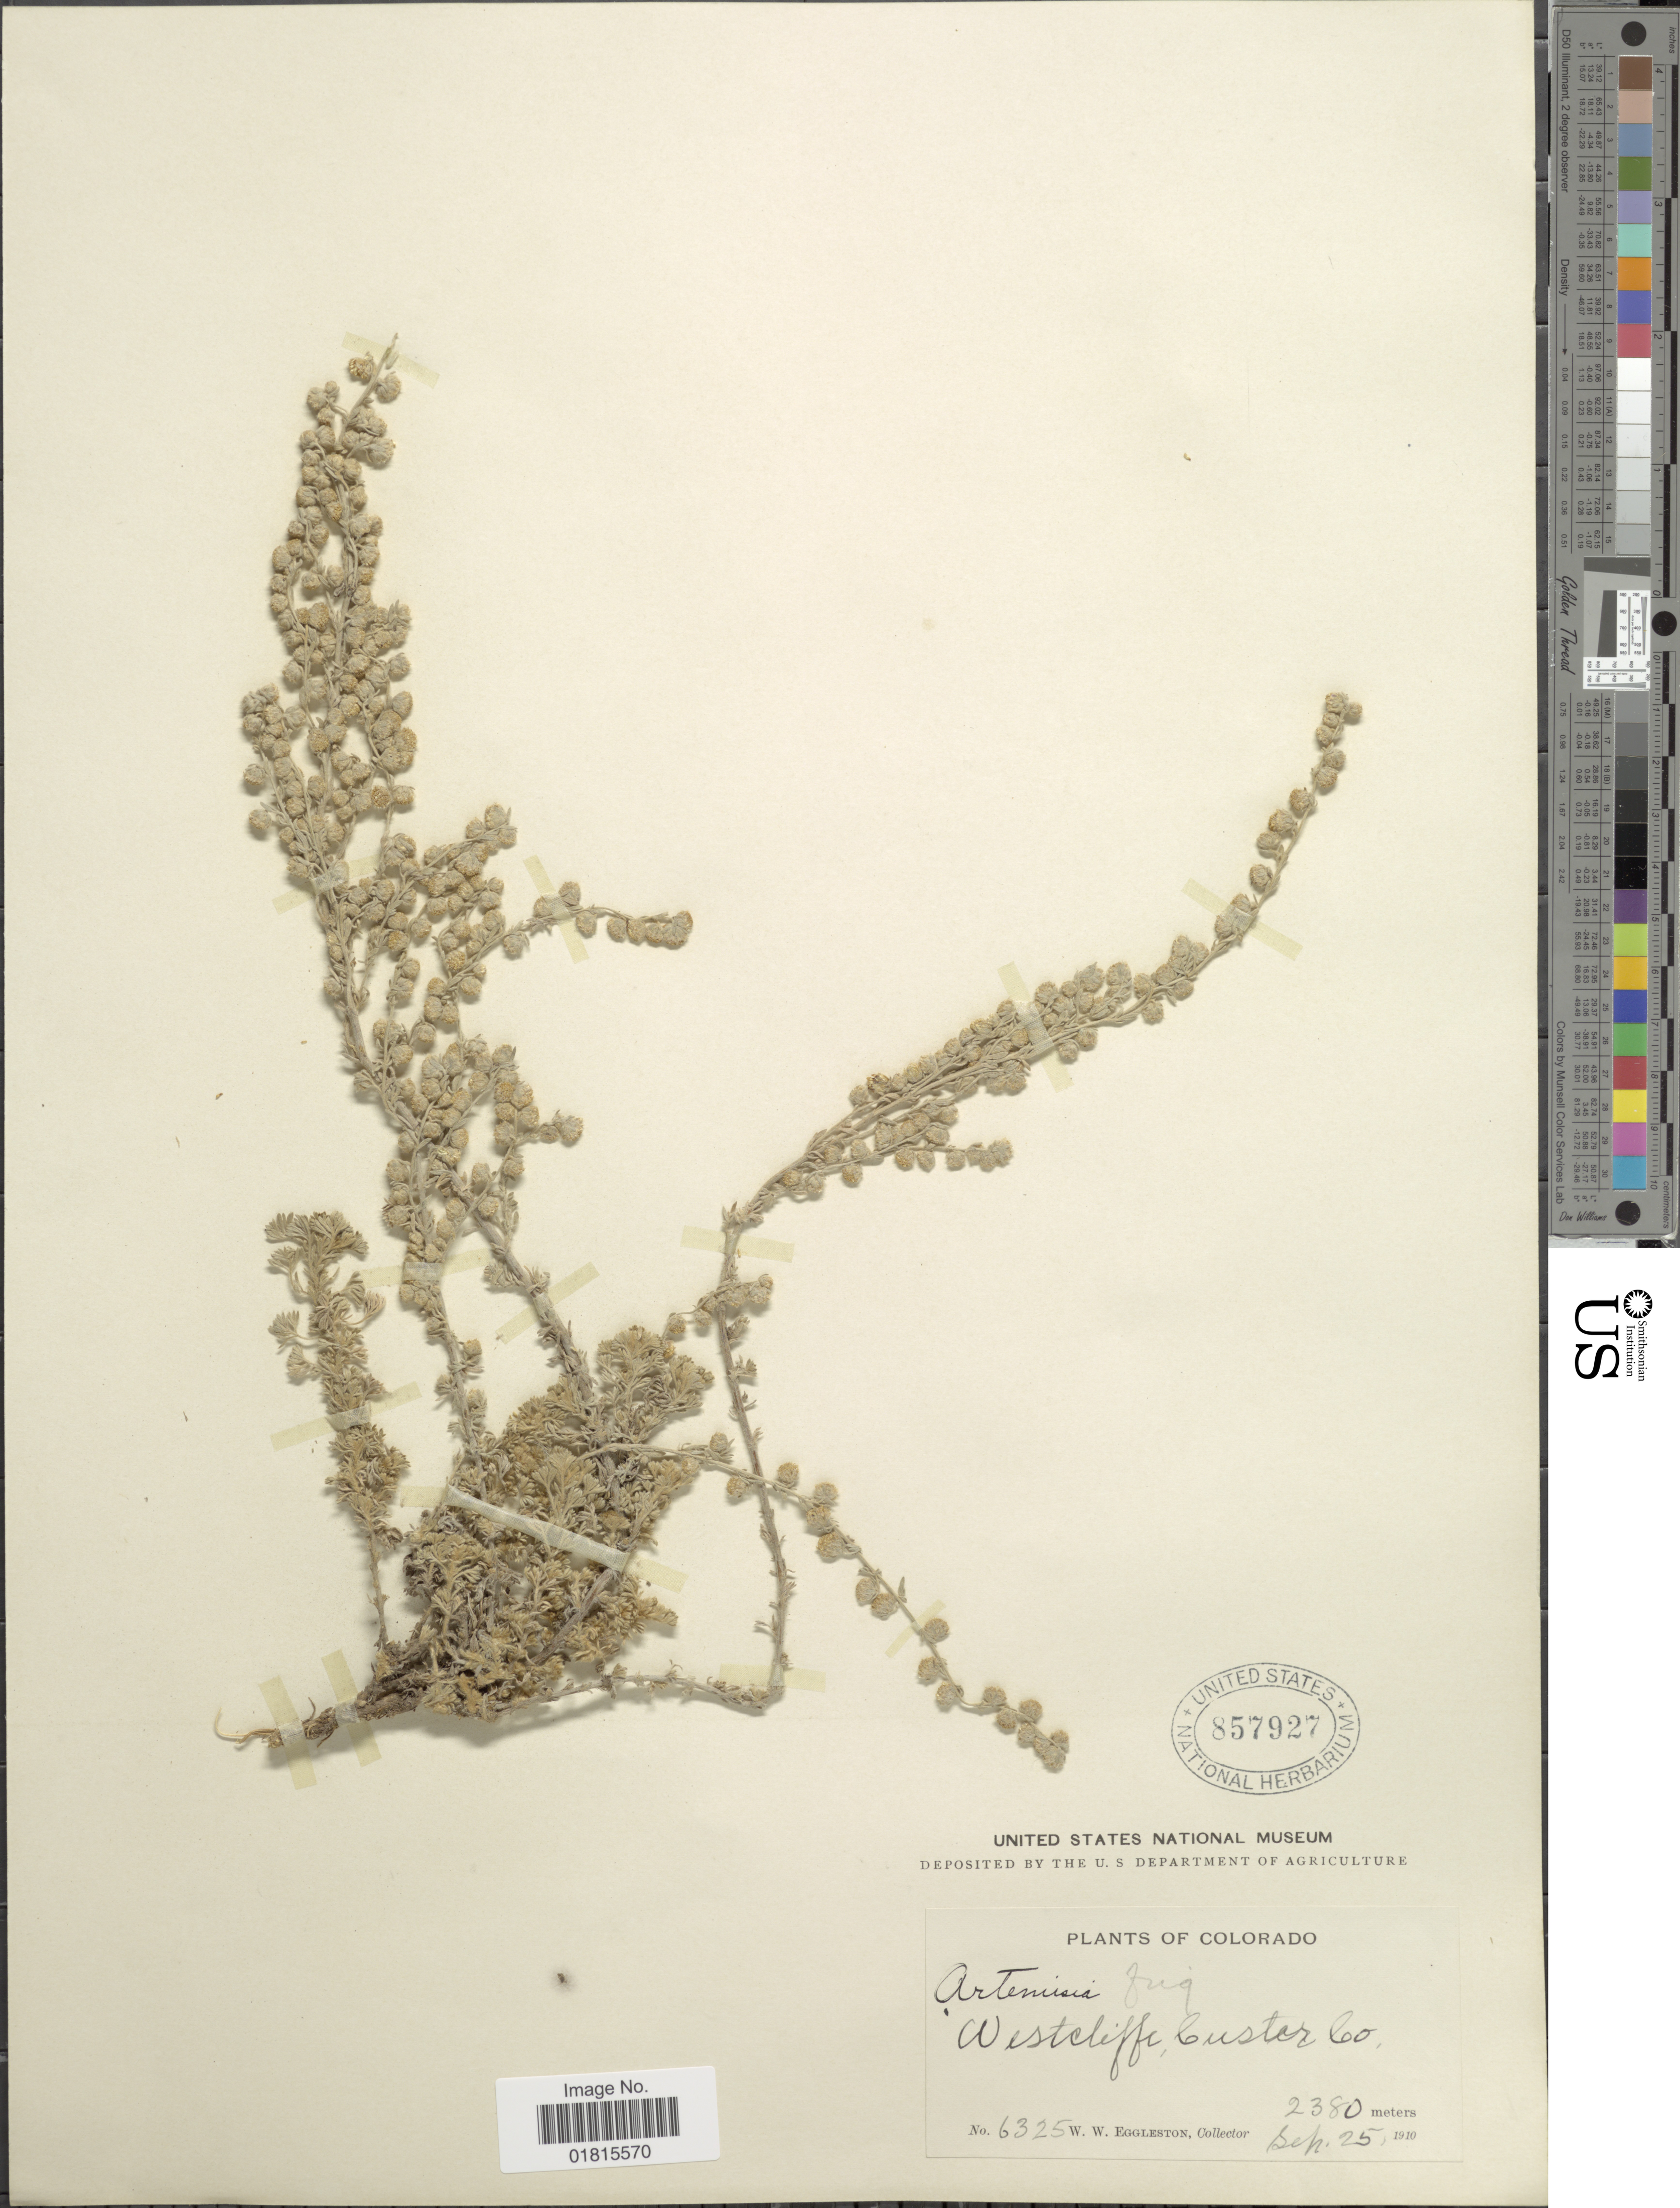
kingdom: Plantae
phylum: Tracheophyta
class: Magnoliopsida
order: Asterales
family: Asteraceae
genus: Artemisia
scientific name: Artemisia frigida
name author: Willd.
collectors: W. W. Eggleston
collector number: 6325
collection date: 1910-09-25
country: United States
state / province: Colorado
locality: Westcliffe, Custer Co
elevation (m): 2380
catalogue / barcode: US 857927